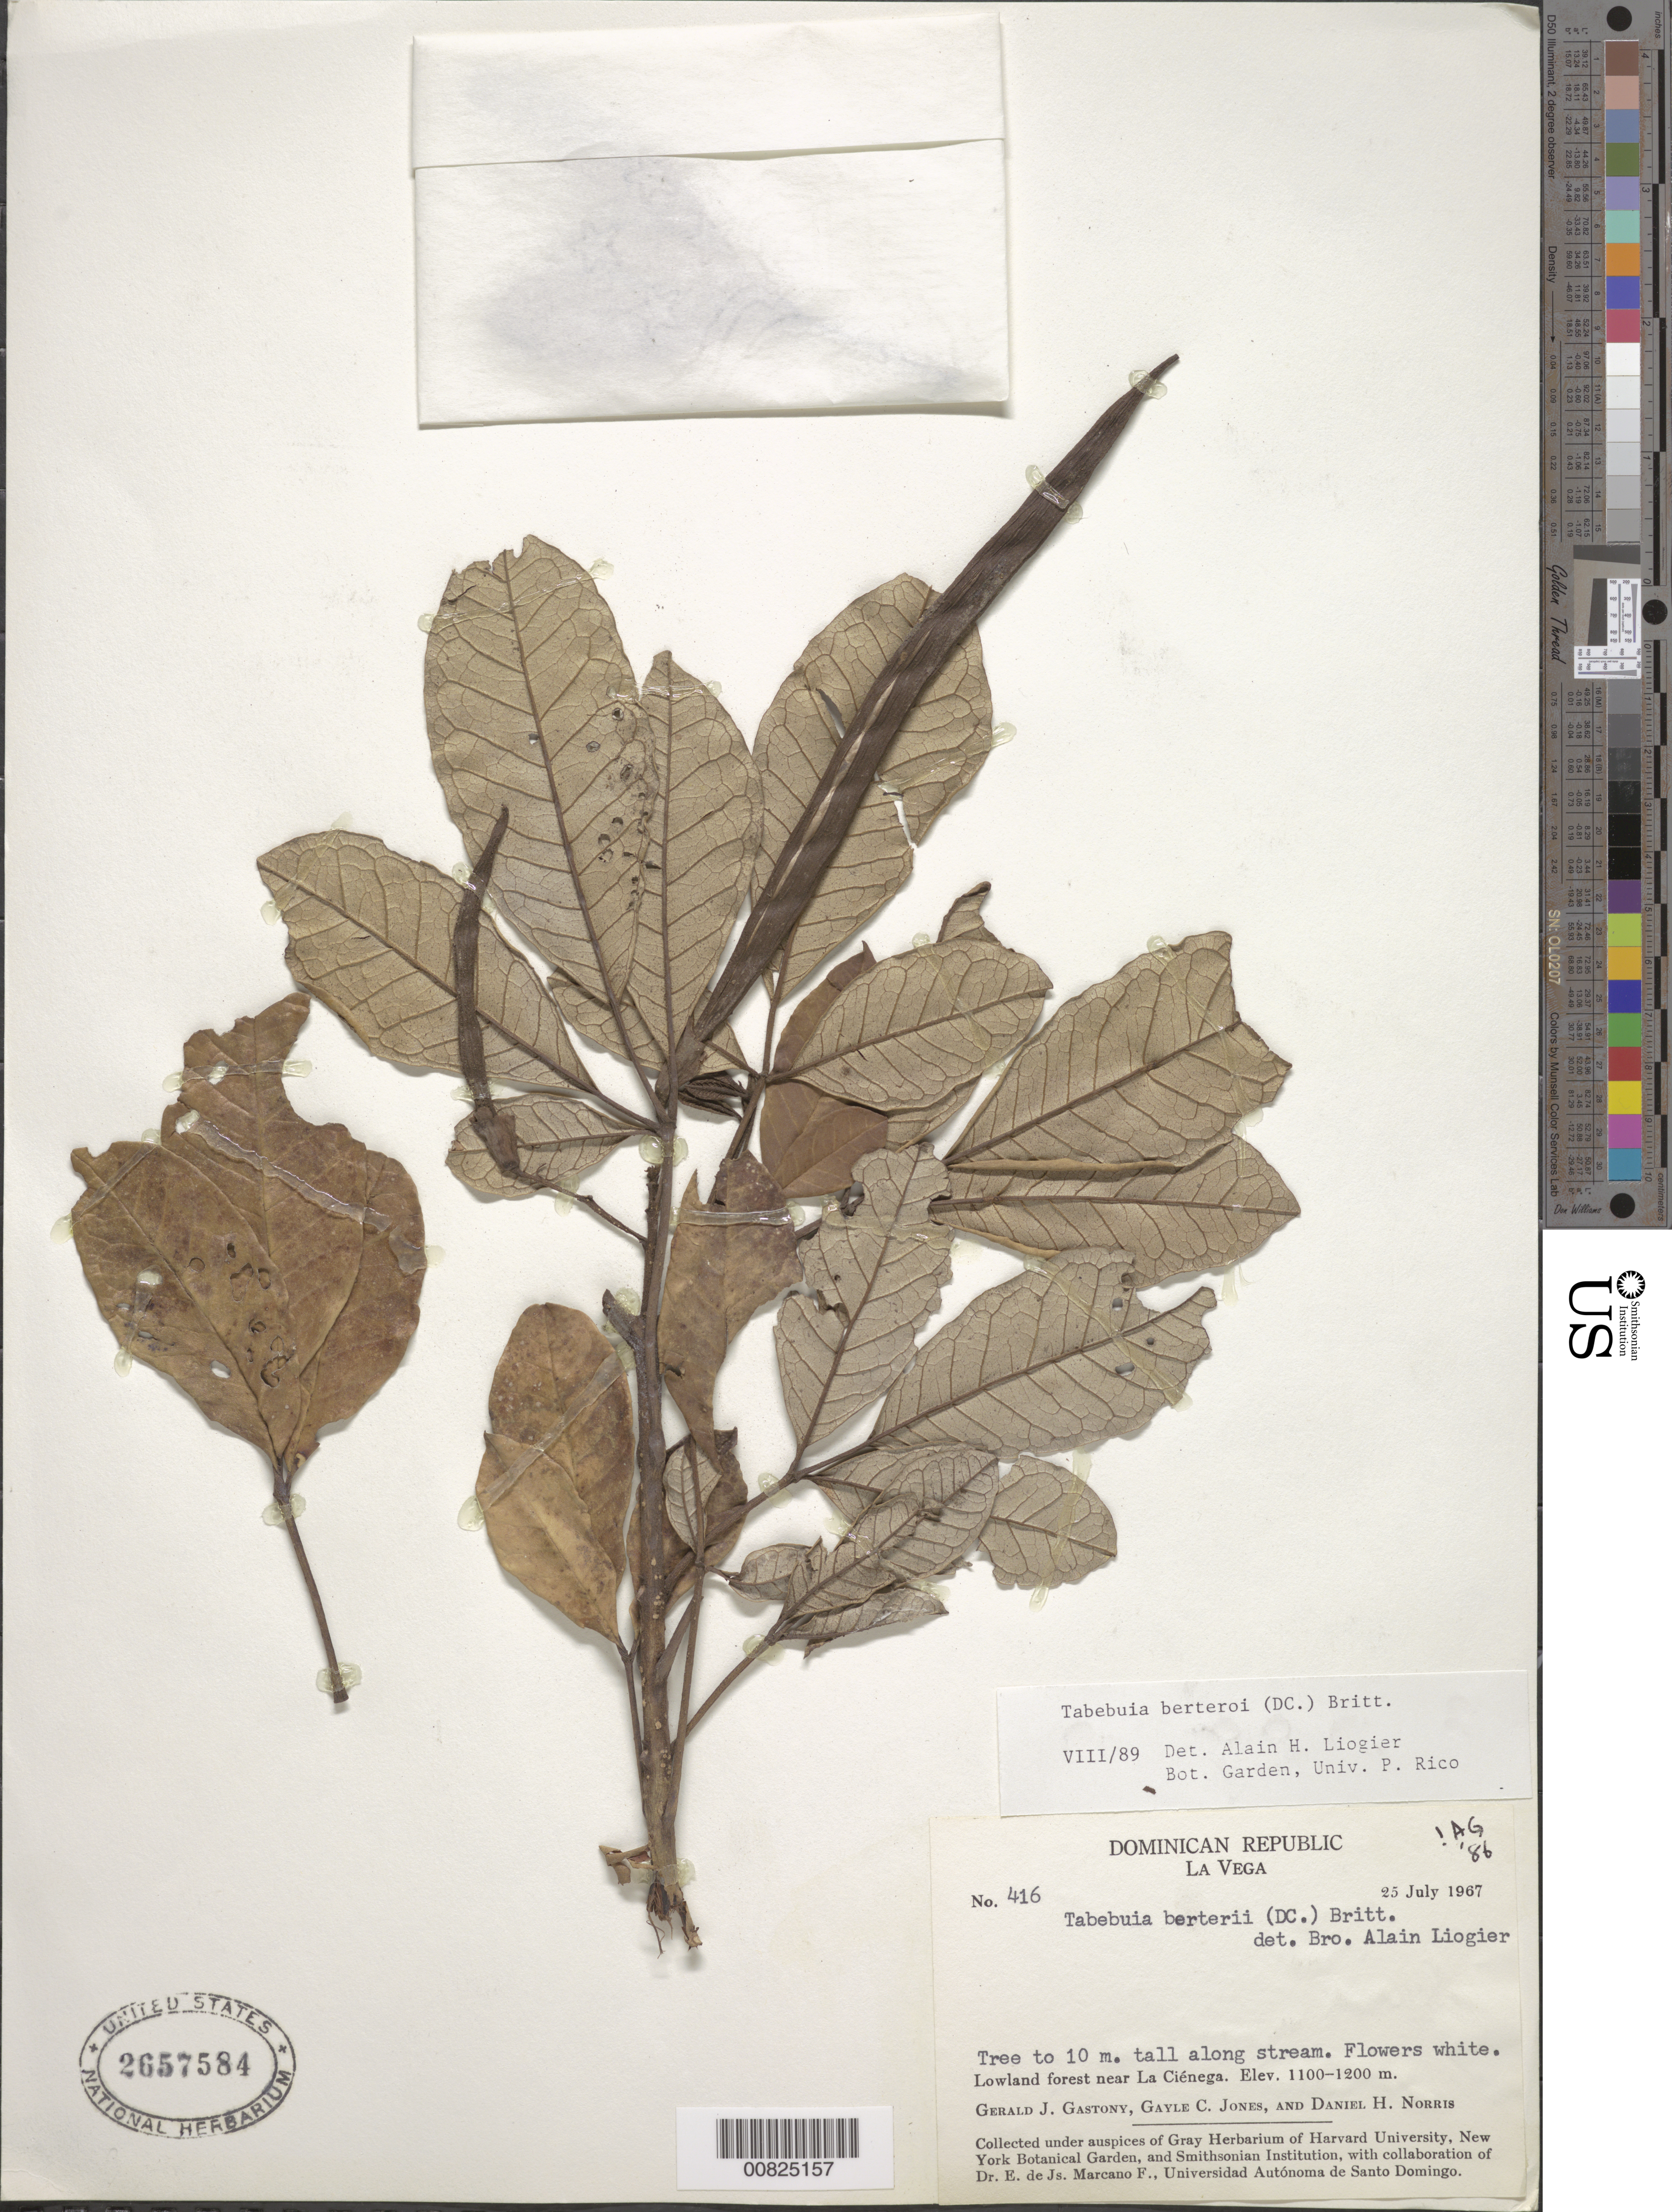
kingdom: Plantae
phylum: Tracheophyta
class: Magnoliopsida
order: Lamiales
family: Bignoniaceae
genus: Tabebuia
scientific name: Tabebuia berteroi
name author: (DC.) Britton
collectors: G. Gastony, G. C. Jones & D. H. Norris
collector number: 416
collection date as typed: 25 Jul 1967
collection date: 1967-07-25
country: Dominican Republic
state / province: La Vega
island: Hispaniola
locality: Near La Ciénega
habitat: Along stream in lowland forest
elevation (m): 1100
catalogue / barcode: US 2657584